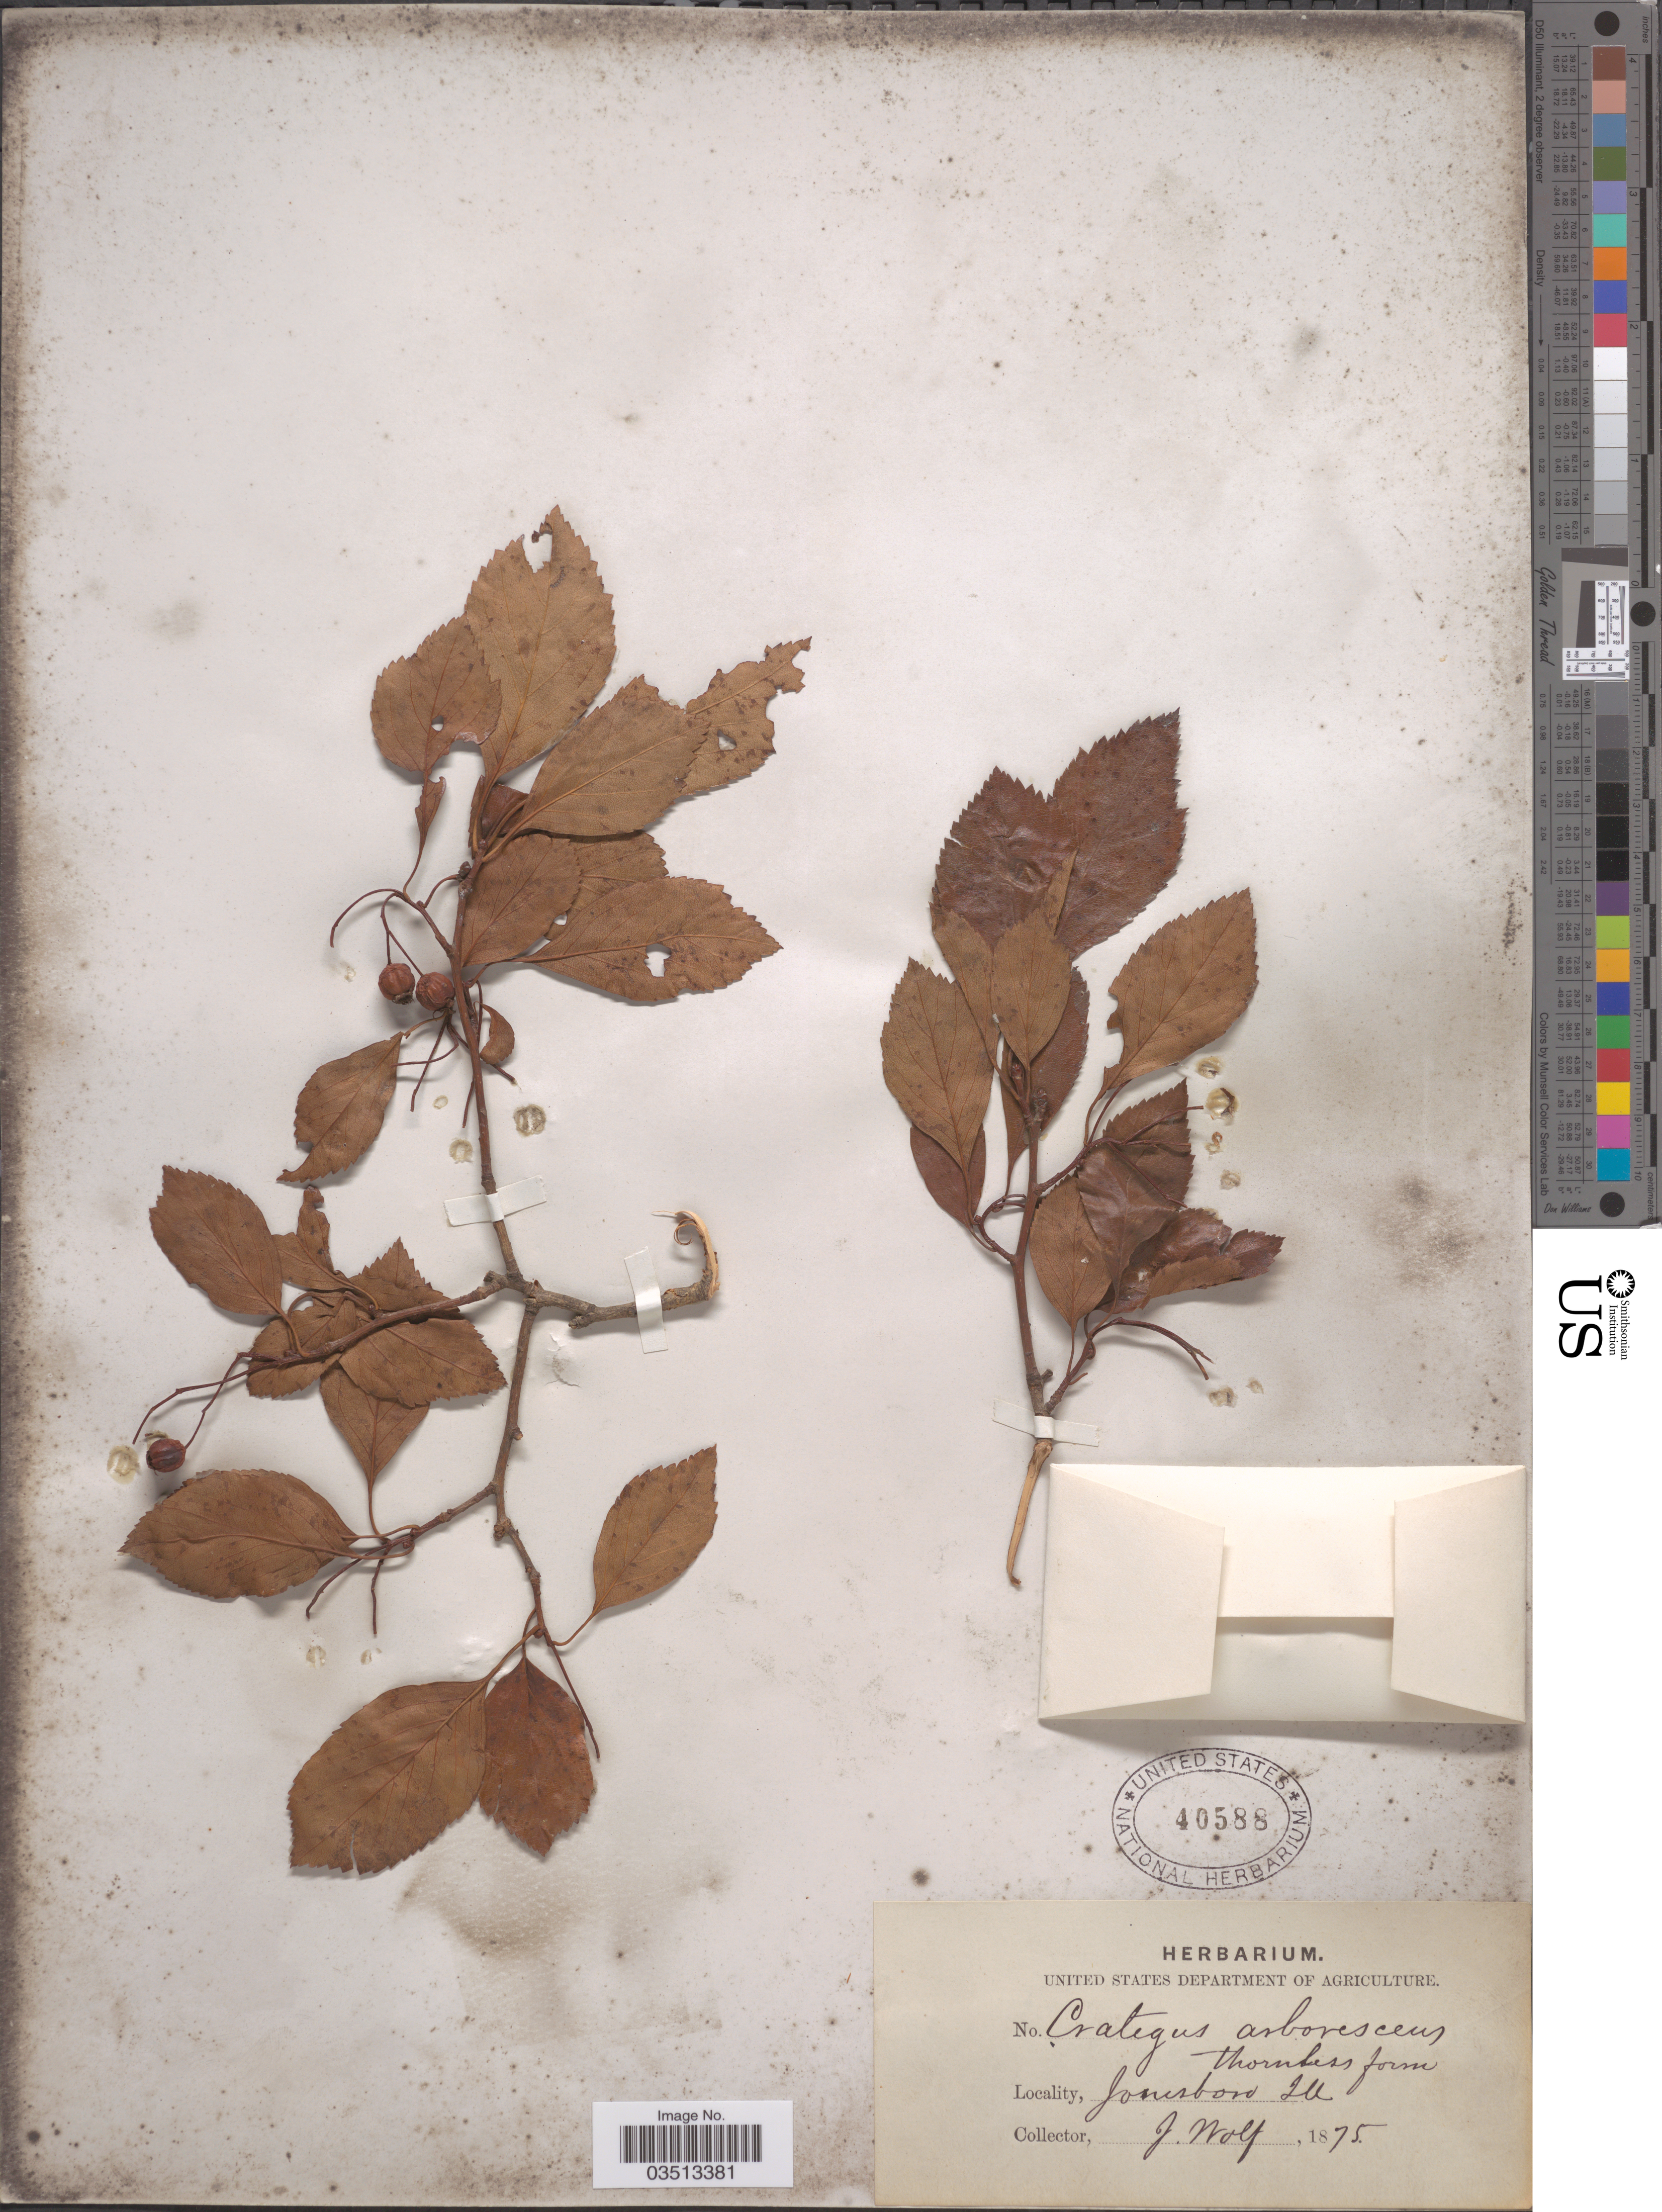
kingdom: Plantae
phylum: Tracheophyta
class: Magnoliopsida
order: Rosales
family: Rosaceae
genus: Crataegus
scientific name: Crataegus arborescens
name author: Elliott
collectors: J. Wolf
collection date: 1875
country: United States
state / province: Illinois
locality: Jonesboro.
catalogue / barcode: US 40588